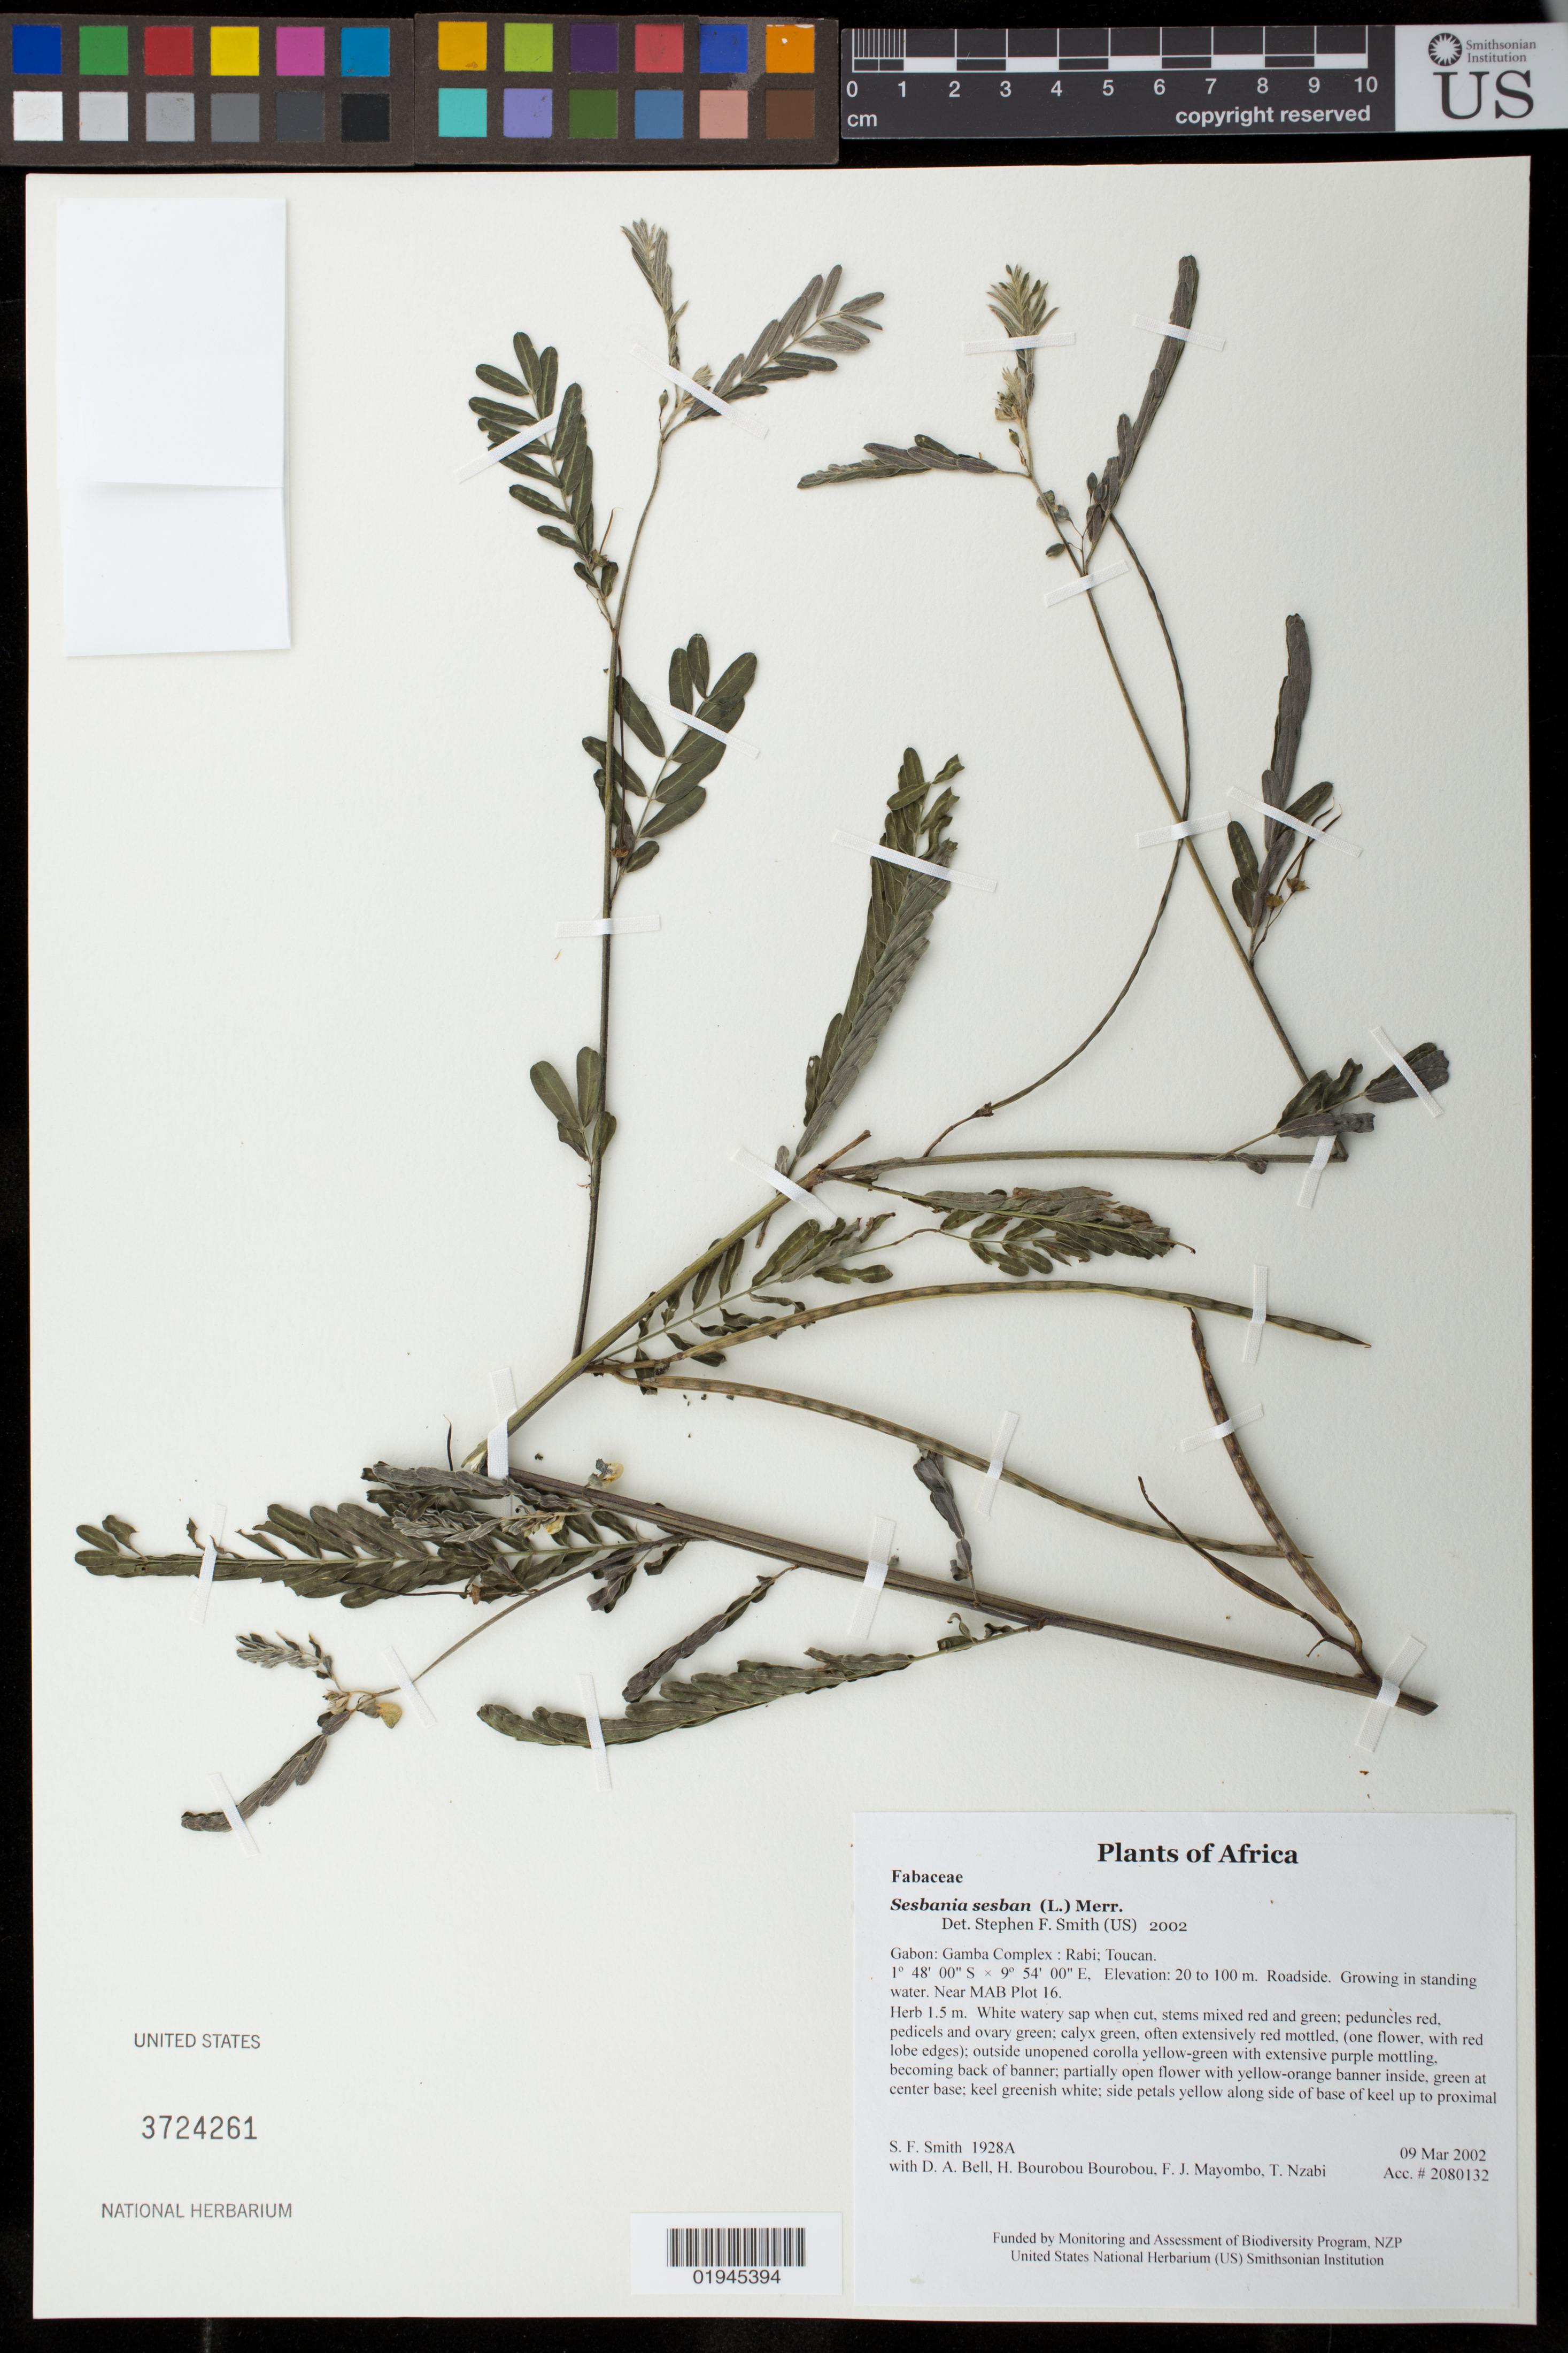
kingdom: Plantae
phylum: Tracheophyta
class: Magnoliopsida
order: Fabales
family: Fabaceae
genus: Sesbania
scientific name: Sesbania sesban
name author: (L.) Merr.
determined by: Smith, Stephen F., (US), NMNH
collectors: S.F. Smith, D. A. Bell, H. Bourobou Bourobou & F. J. Mayombo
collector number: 1928A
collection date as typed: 09 Mar 2002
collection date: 2002-03-09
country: Gabon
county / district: Gamba Complex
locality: Rabi; Toucan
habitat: Roadside. Growing in standing water. Near MAB Plot 16.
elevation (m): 20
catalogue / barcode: US 3729428